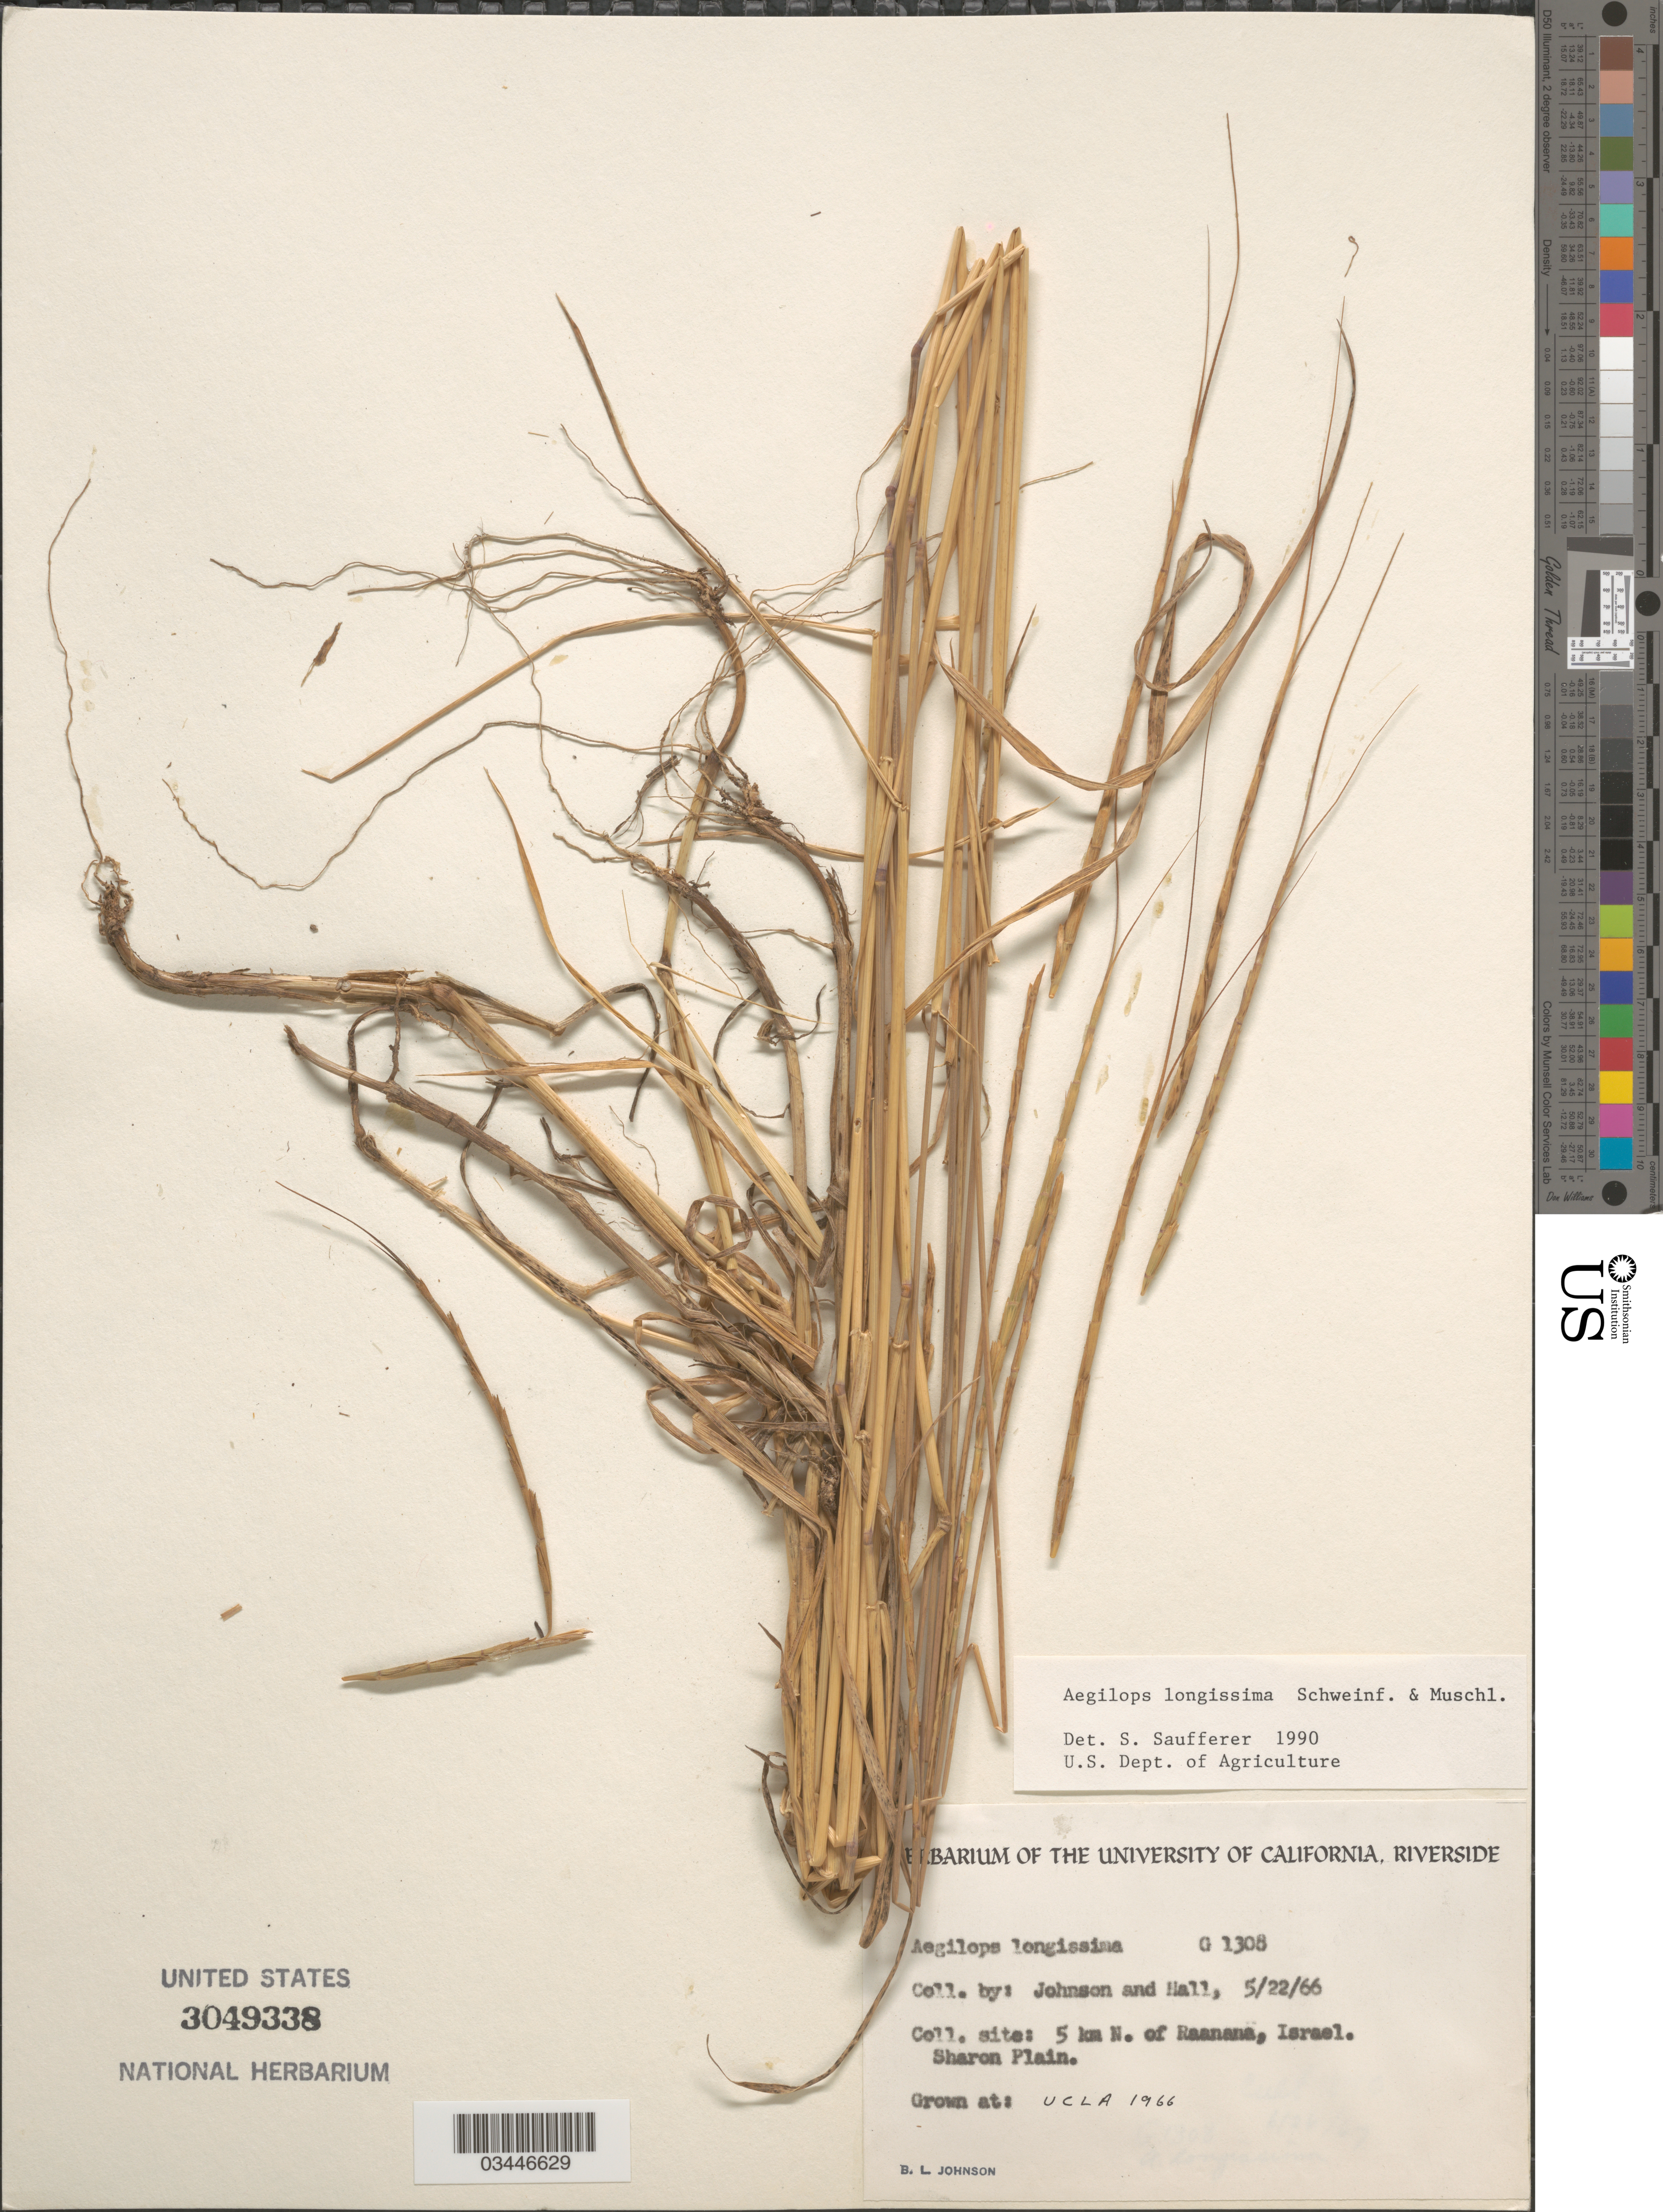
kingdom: Plantae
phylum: Tracheophyta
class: Liliopsida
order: Poales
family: Poaceae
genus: Aegilops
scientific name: Aegilops longissima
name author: Schweinf. & Muschl.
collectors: B. Johnson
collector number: G1308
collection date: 1966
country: United States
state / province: California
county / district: Los Angeles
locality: UCLA.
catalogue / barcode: US 3049338